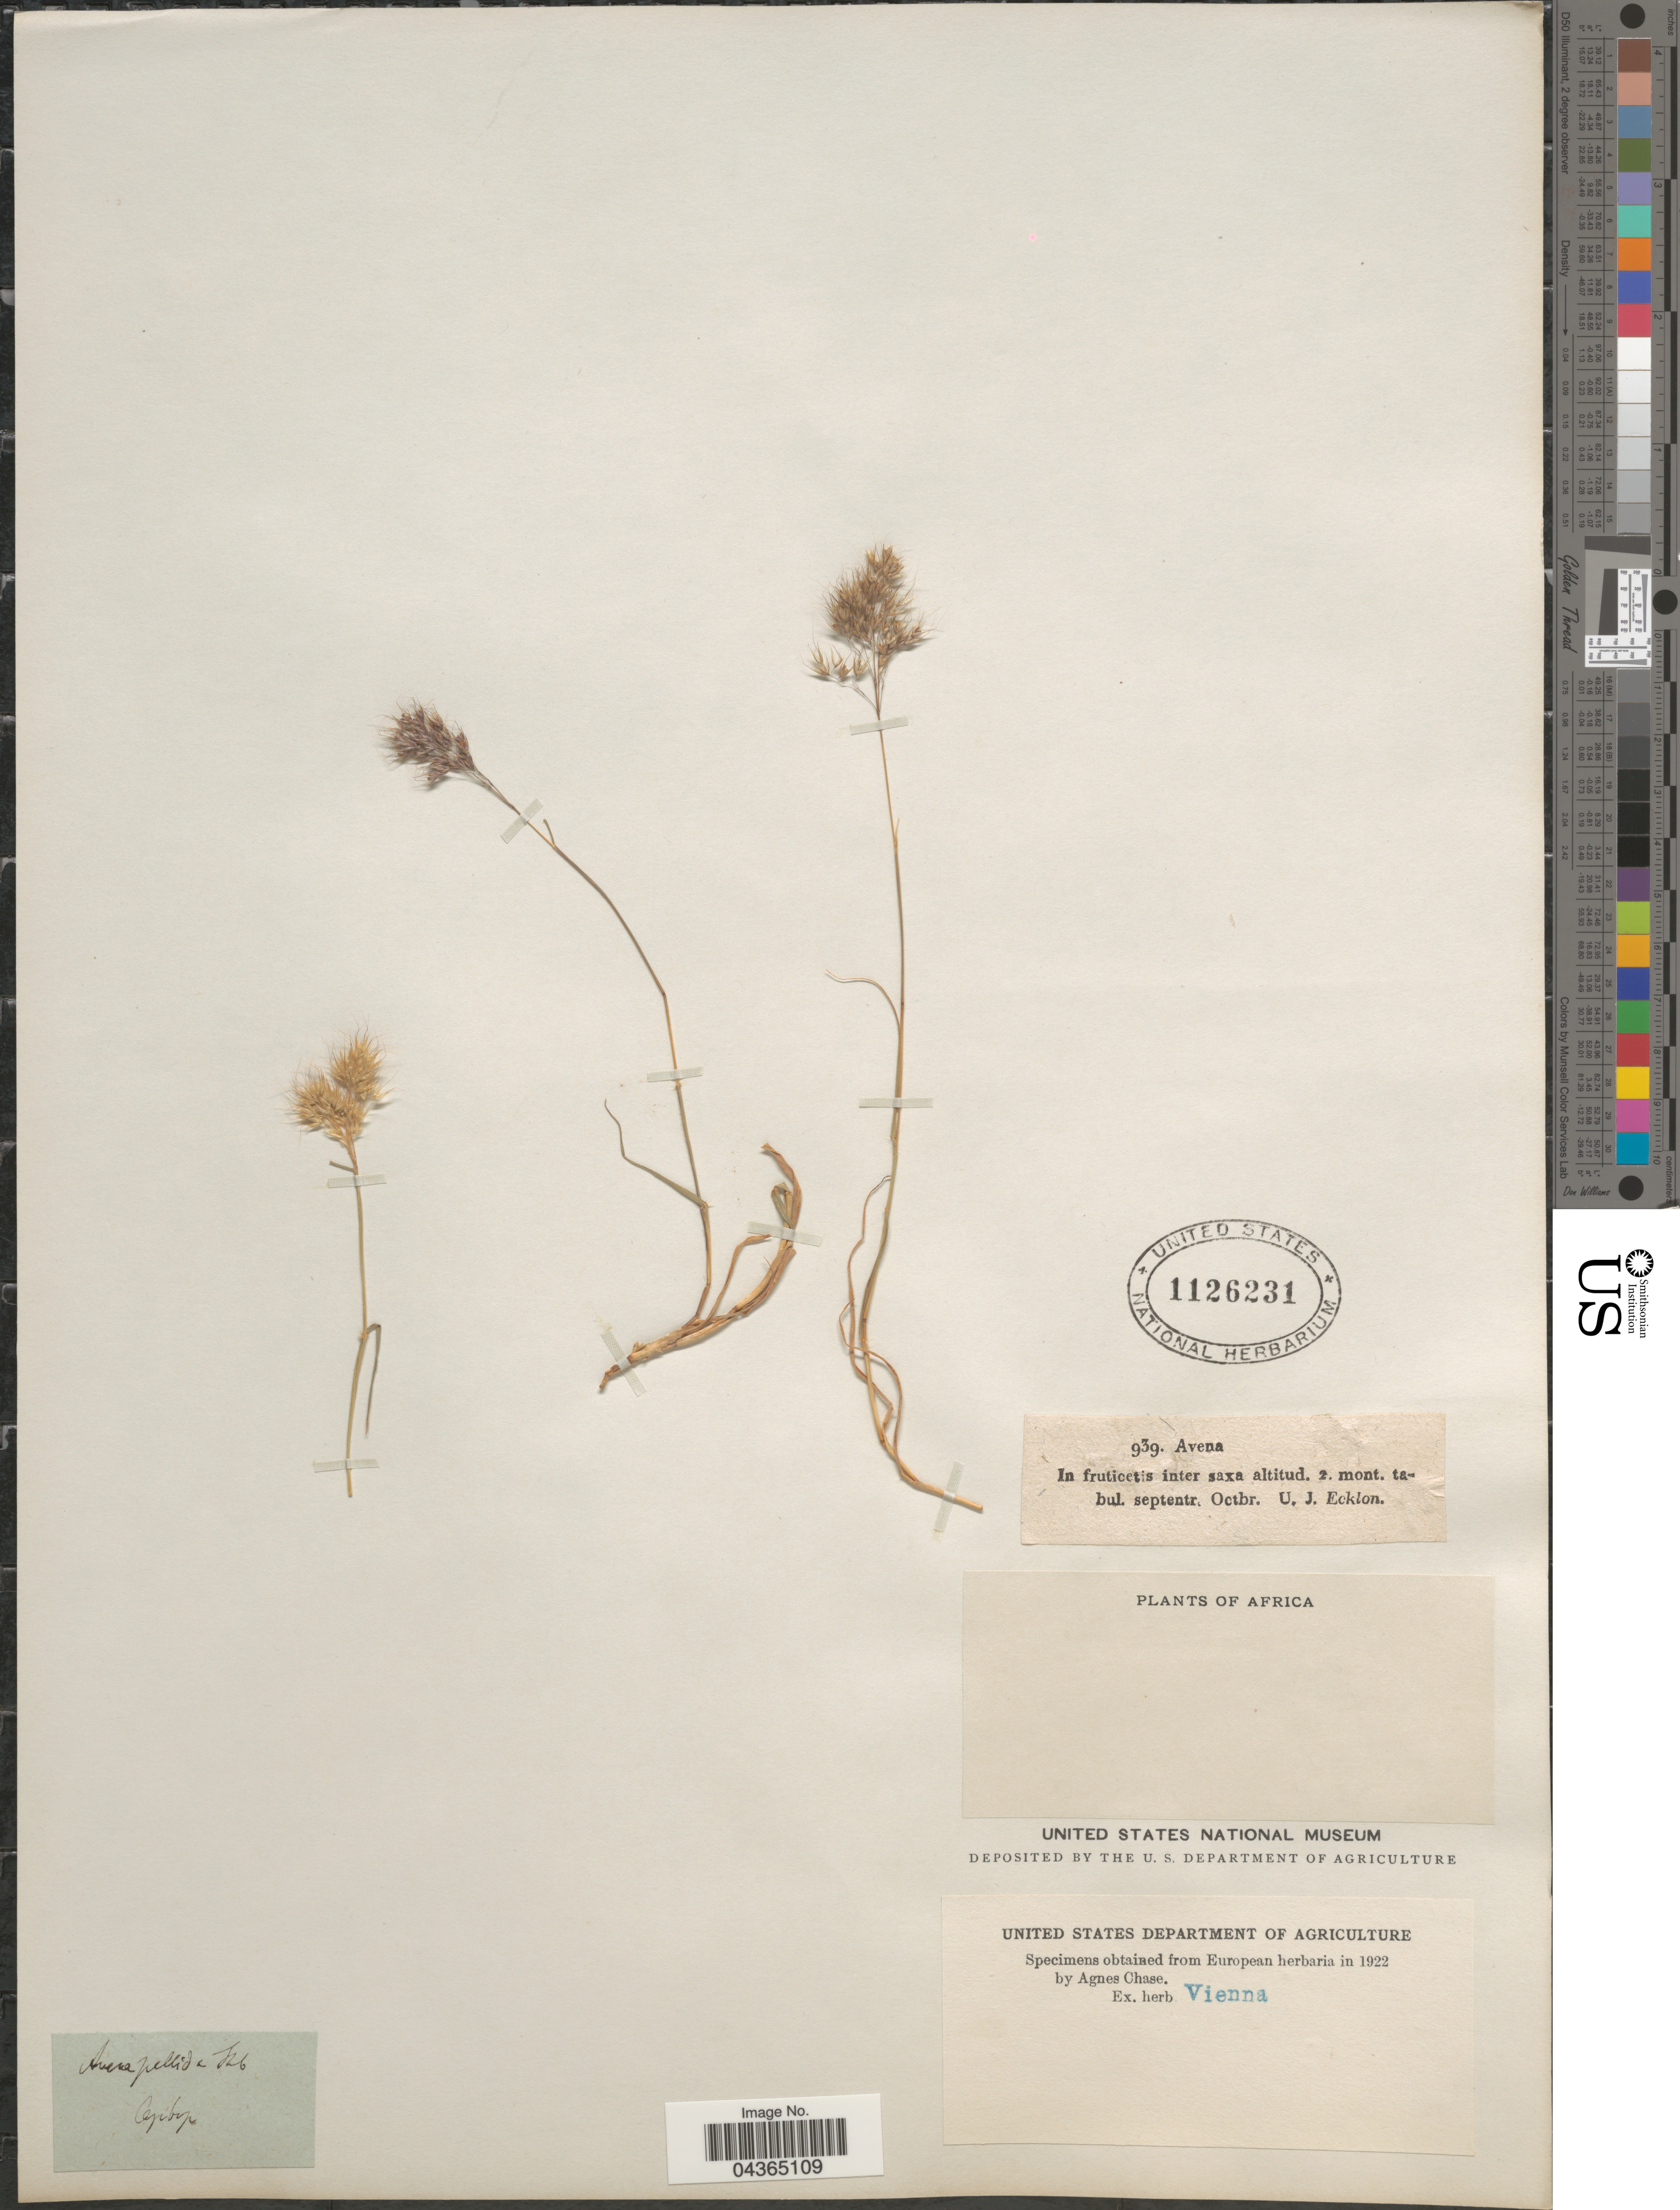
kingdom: Plantae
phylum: Tracheophyta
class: Liliopsida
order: Poales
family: Poaceae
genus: Pentameris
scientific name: Pentameris pallida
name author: (Thunb.) Galley & H.P. Linder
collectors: U. Ecklon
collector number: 939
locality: Africa. In fruticetis inter saxa altiud. 2 mont. tabul. septentr.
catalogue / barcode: US 1126231